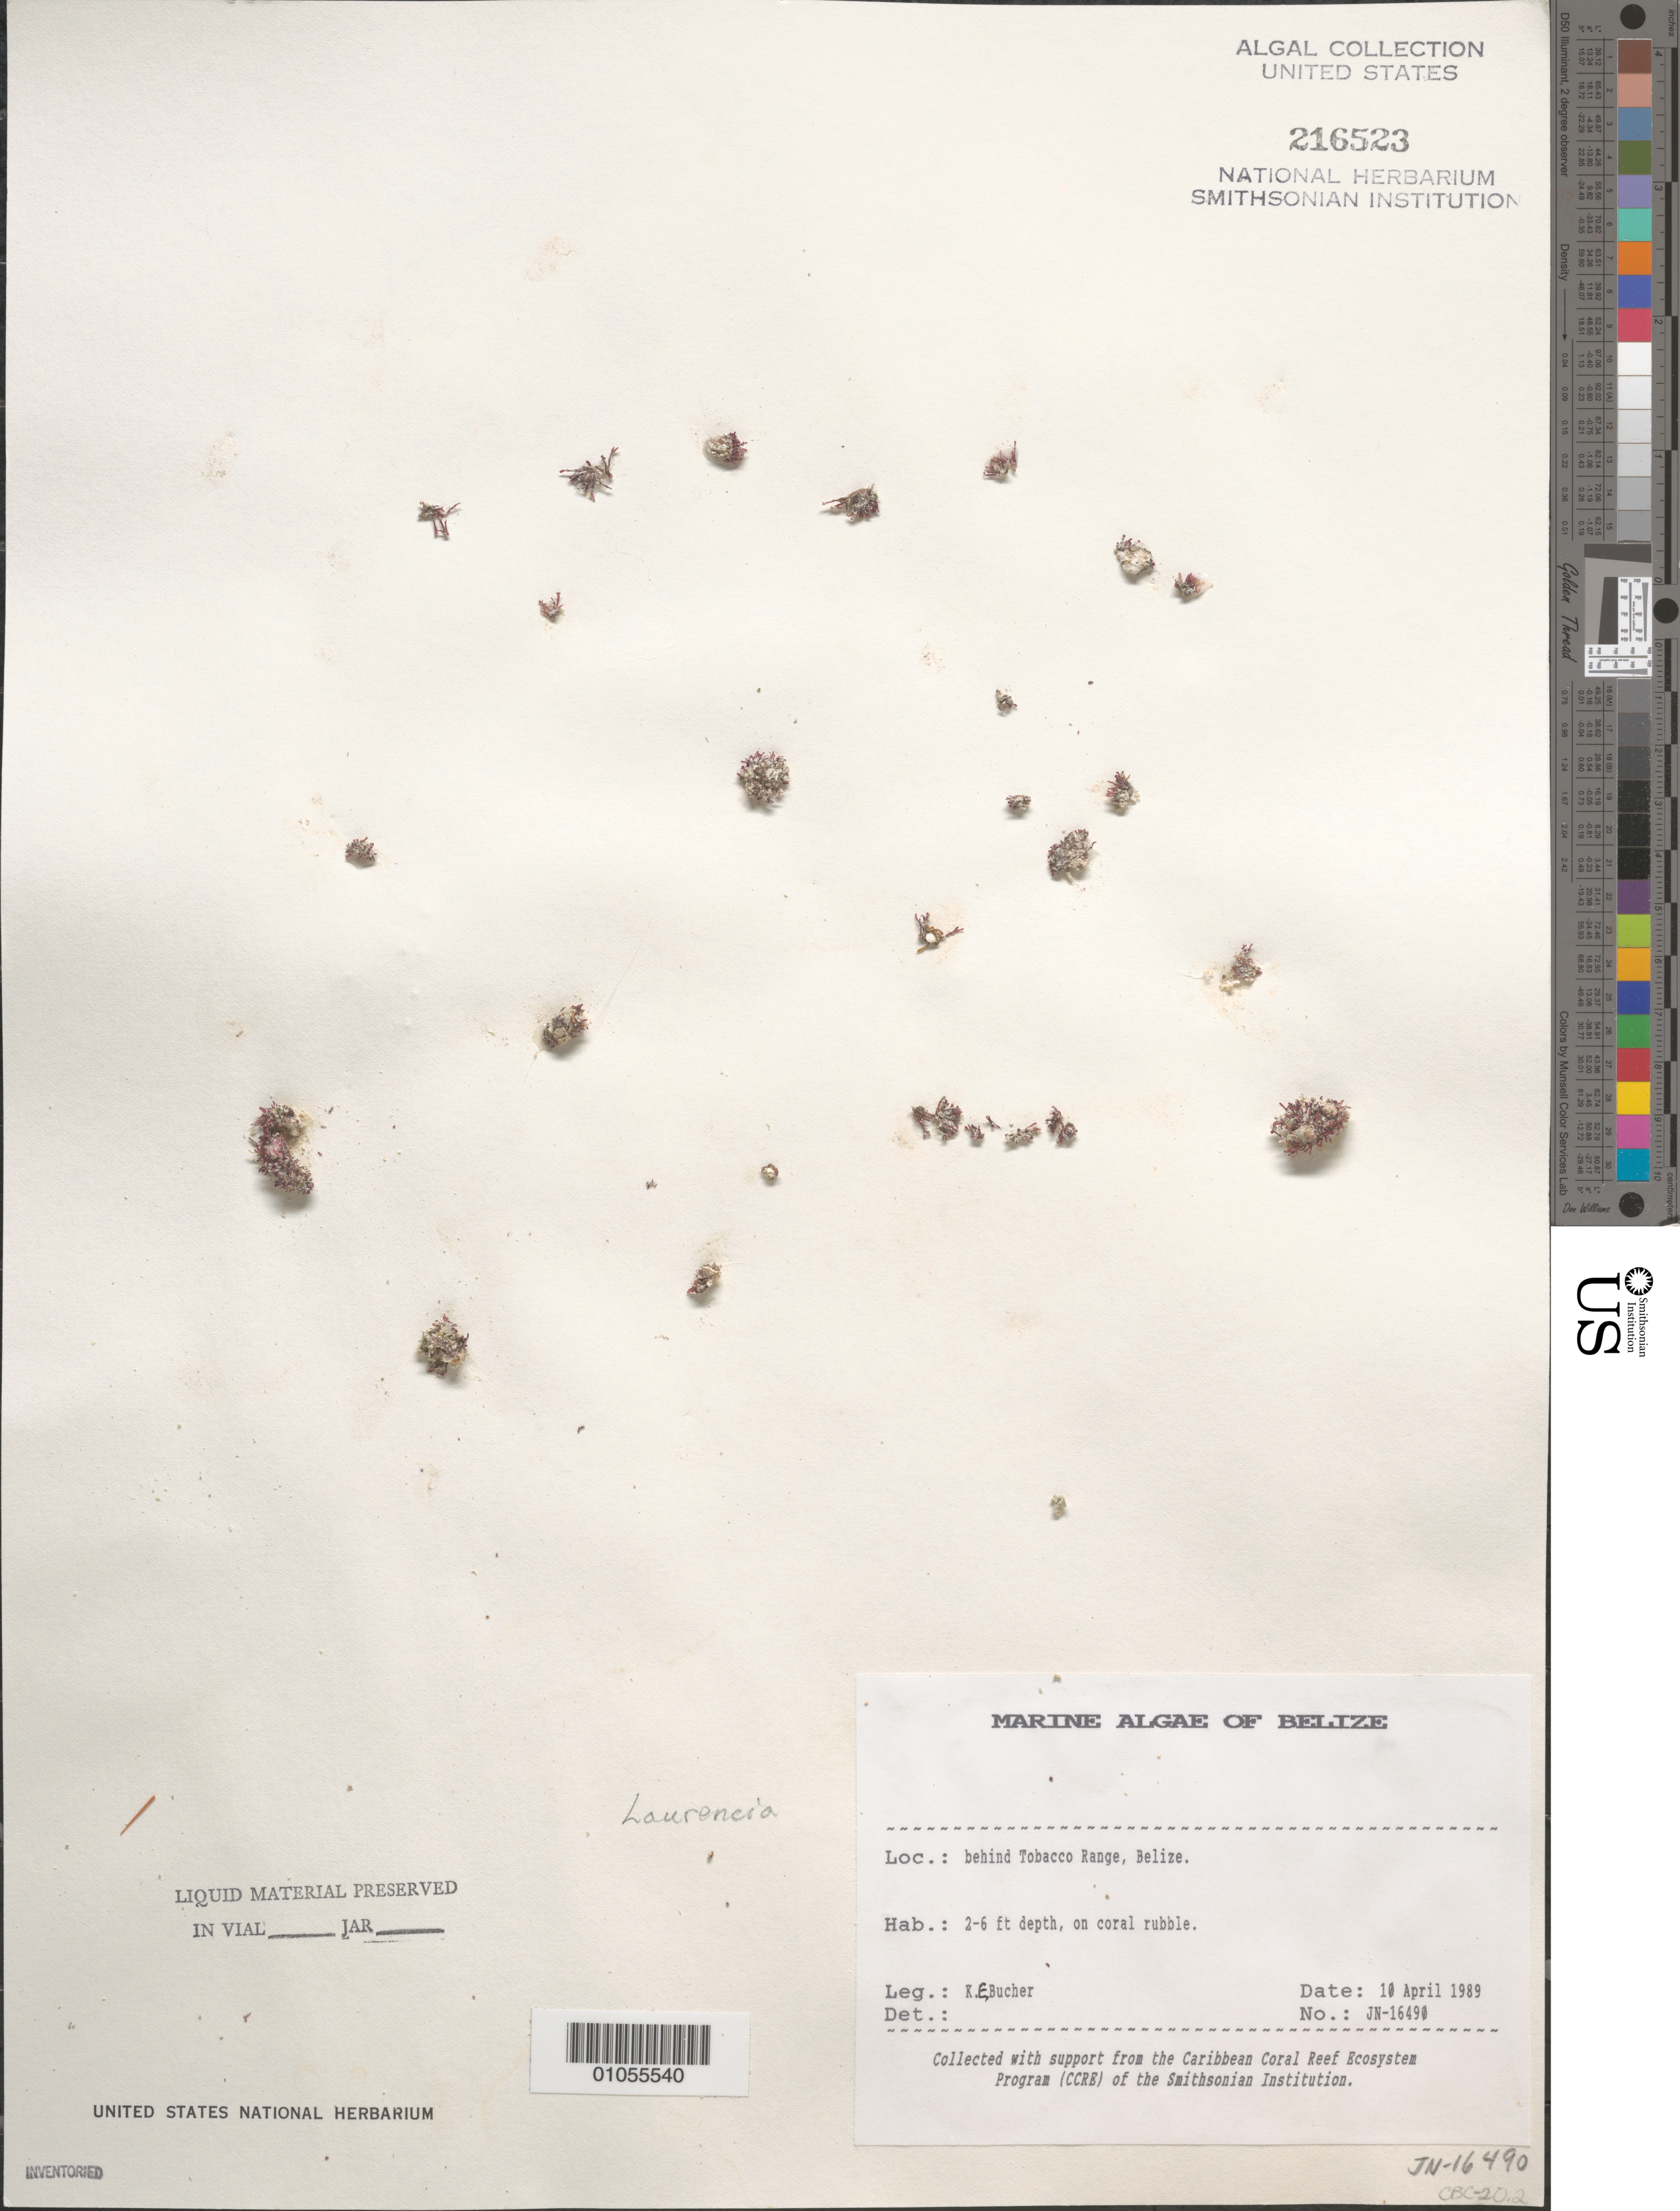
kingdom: Plantae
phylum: Rhodophyta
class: Florideophyceae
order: Ceramiales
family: Rhodomelaceae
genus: Laurencia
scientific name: Laurencia sp.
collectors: K. E. Bucher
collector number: JN-16490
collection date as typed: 10 Apr 1989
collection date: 1989-04-10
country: Belize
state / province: Stann Creek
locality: Behind Tobacco Range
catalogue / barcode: US 216523